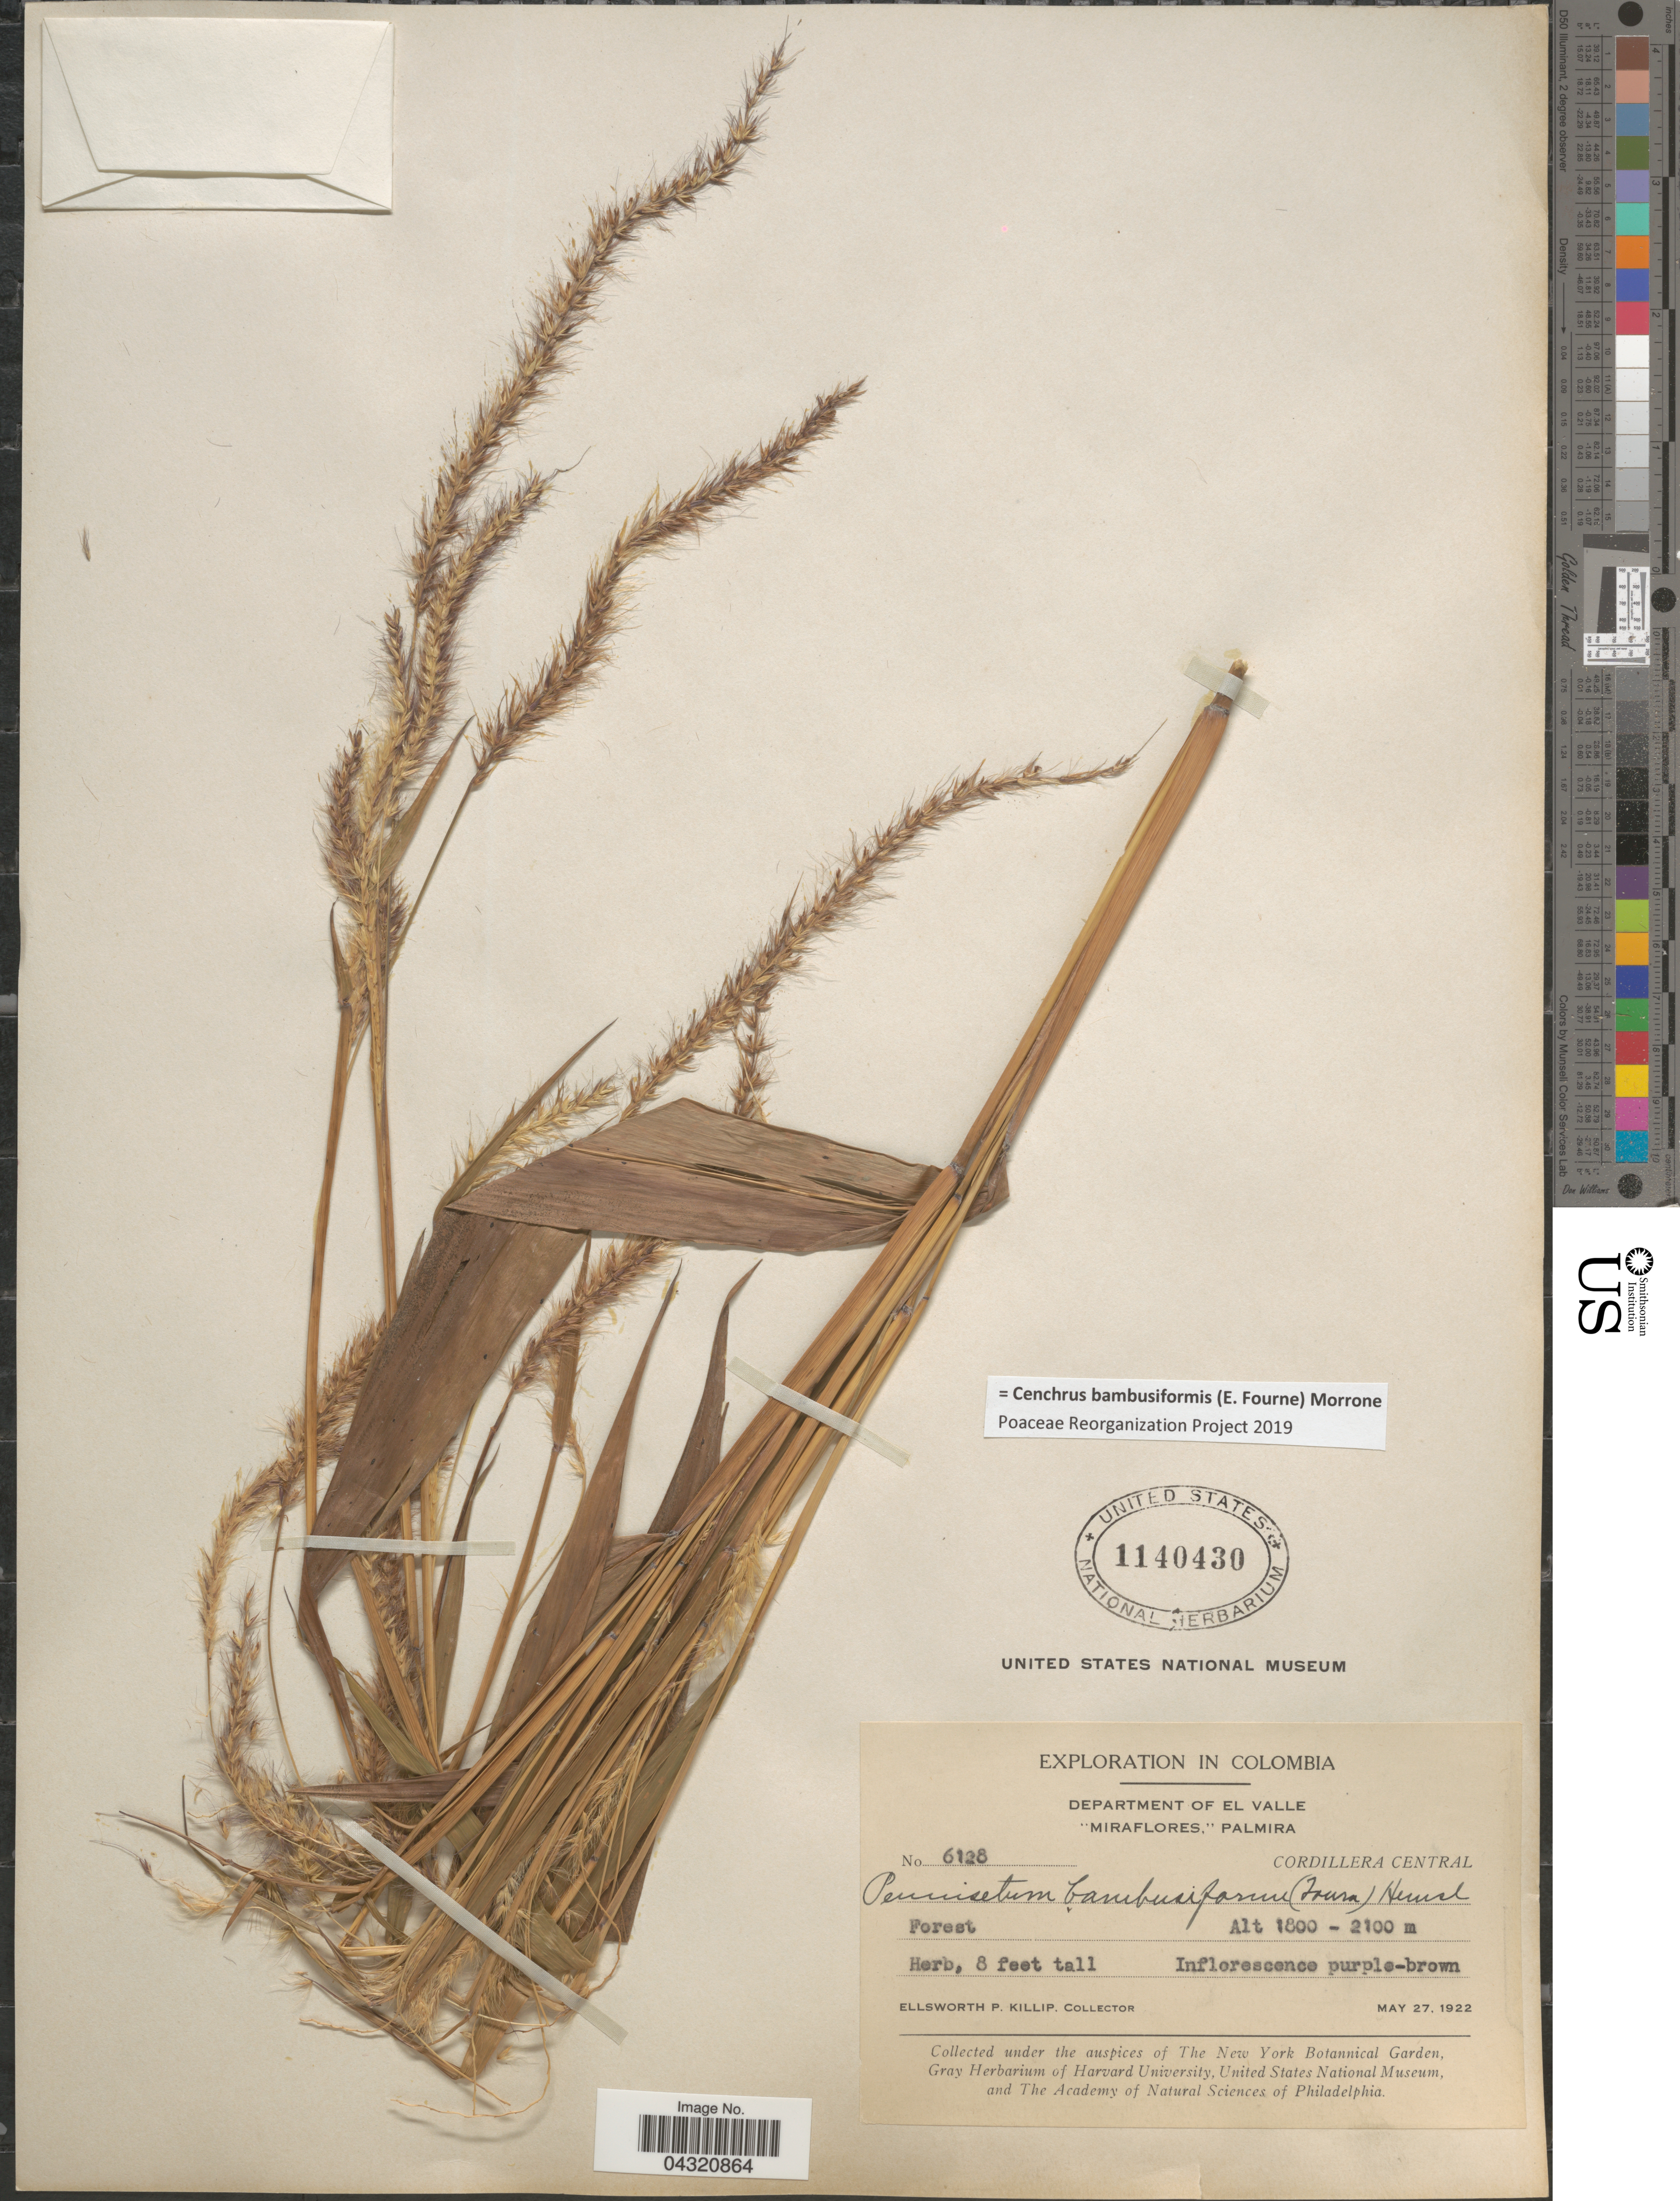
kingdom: Plantae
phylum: Tracheophyta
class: Liliopsida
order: Poales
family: Poaceae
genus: Cenchrus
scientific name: Cenchrus bambusiformis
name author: (E. Fourn.) Morrone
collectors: E. P. Killip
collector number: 6128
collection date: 1922-05-27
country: Colombia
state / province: Valle del Cauca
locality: Exploration in Colombia. Department of El Valle. "Miraflores," Palmira. Cordillera Central.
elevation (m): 1800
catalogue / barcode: US 1140430